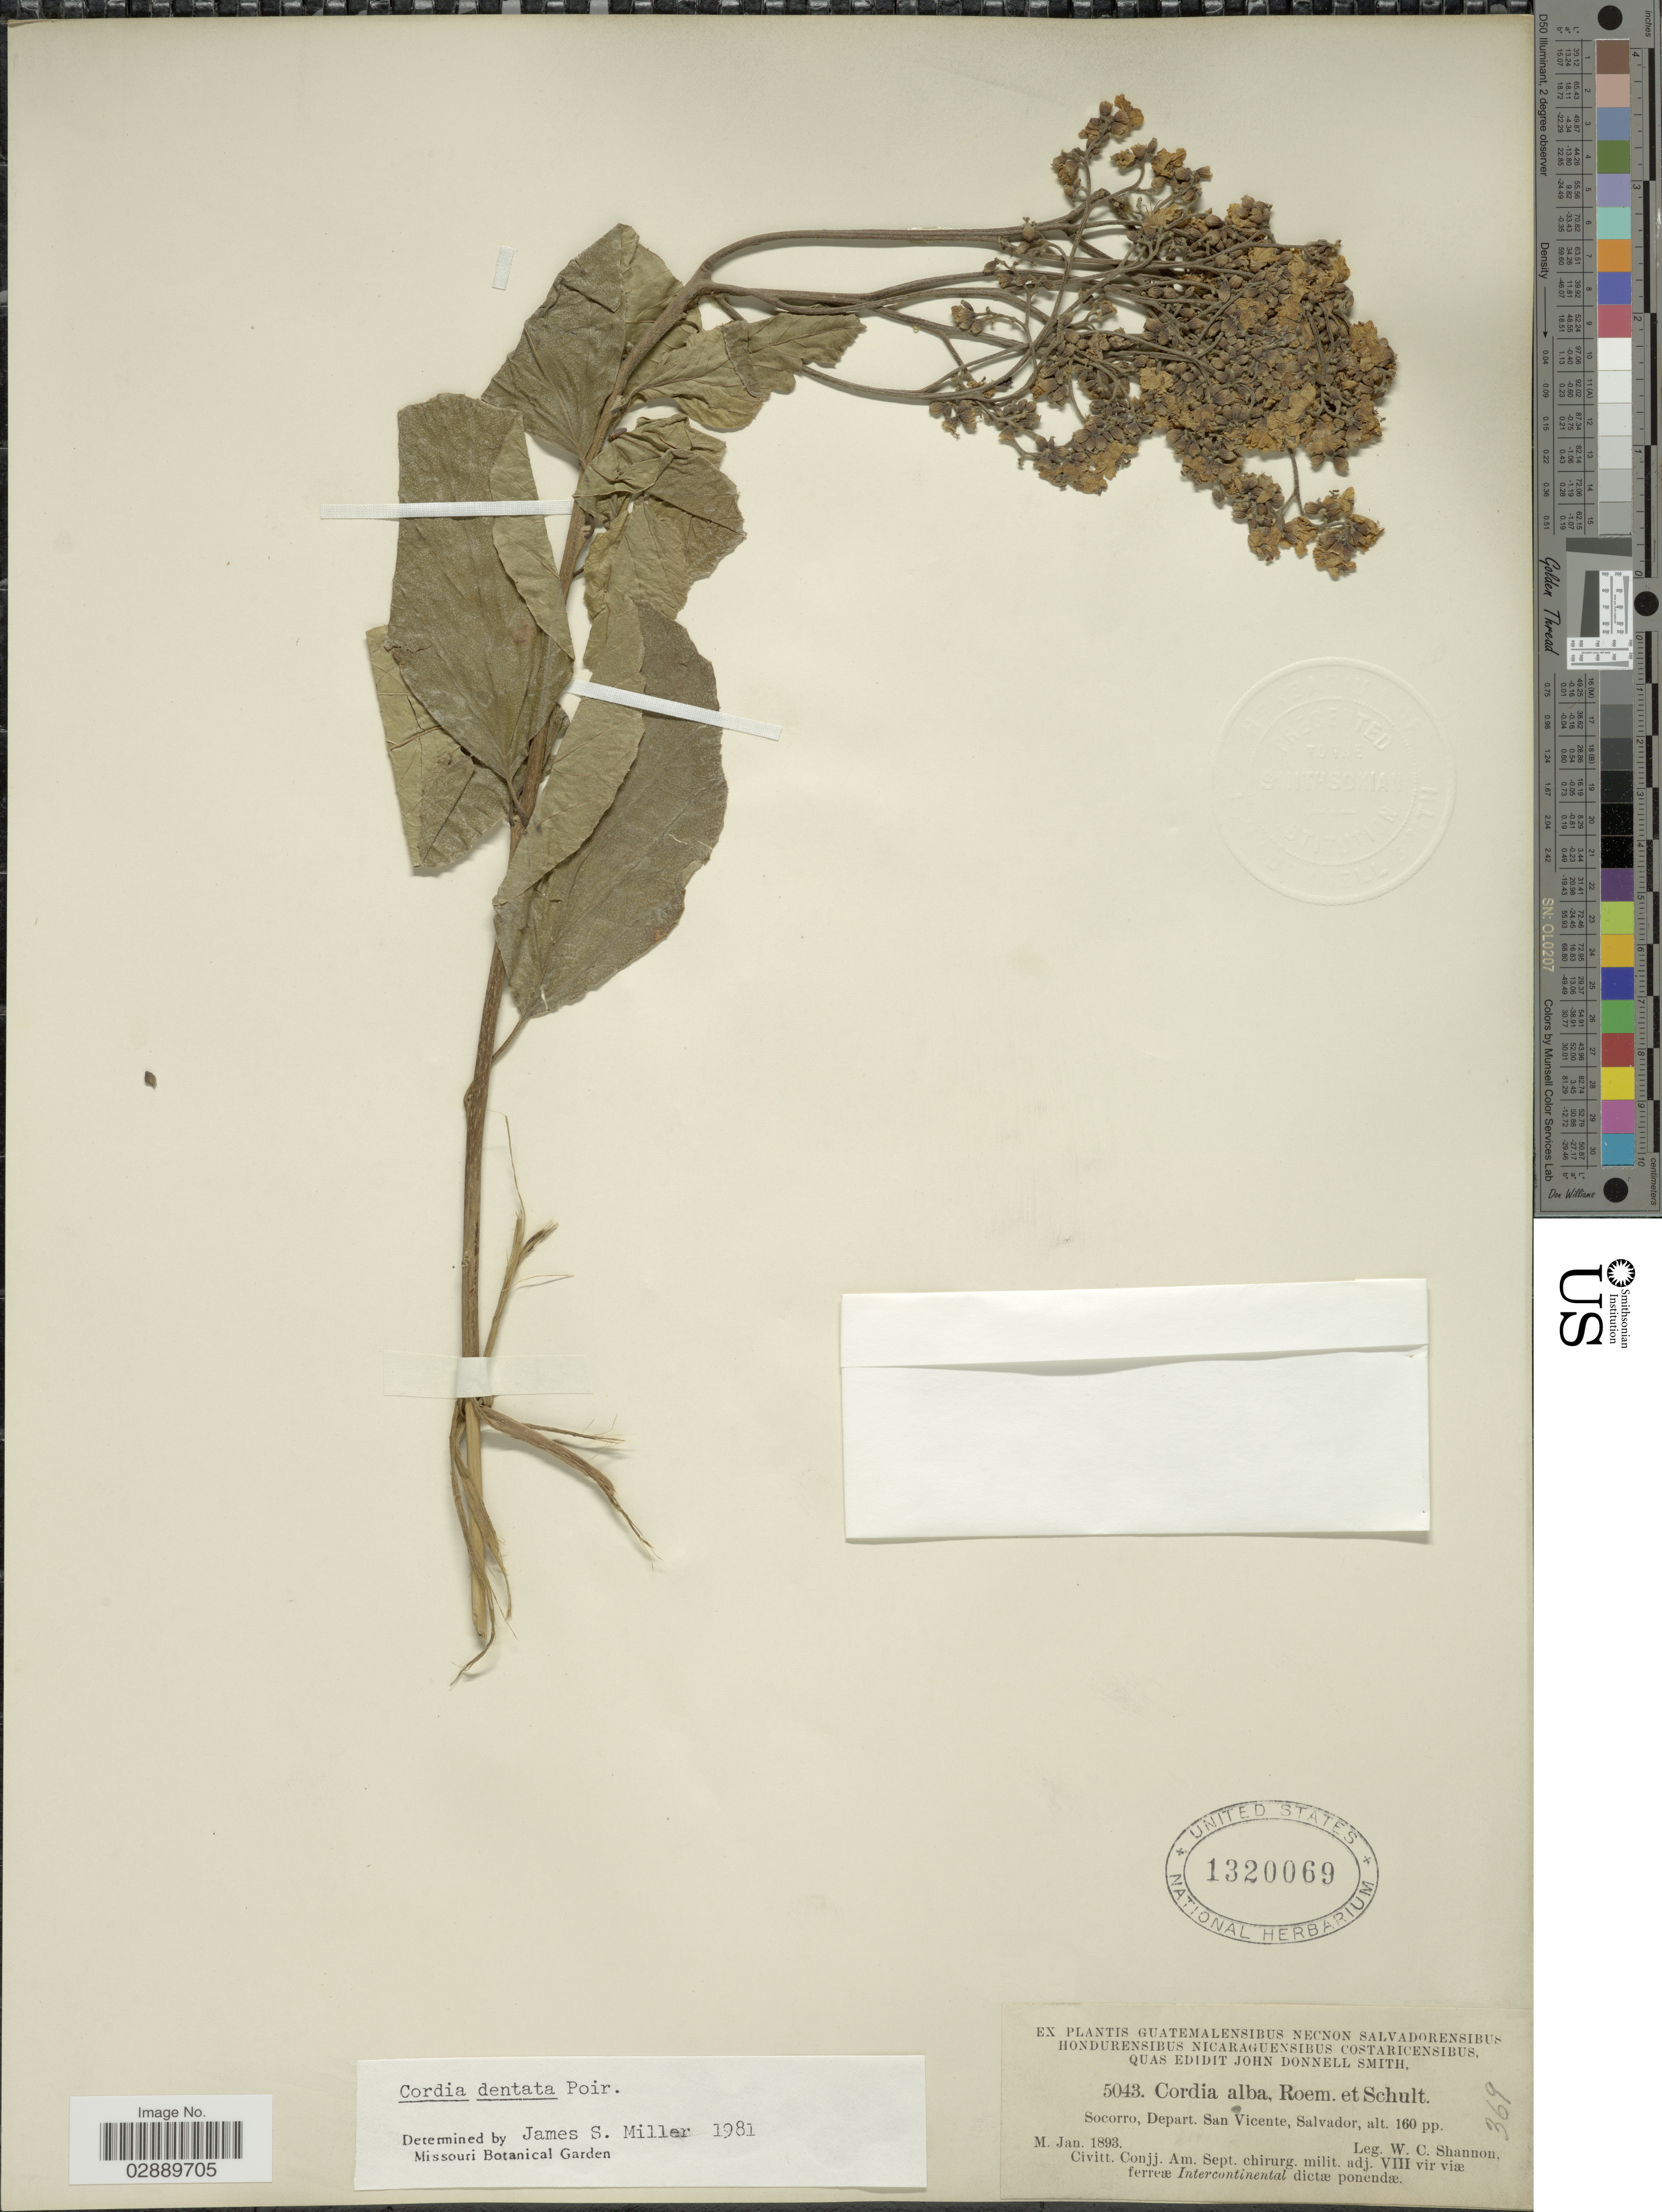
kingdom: Plantae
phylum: Tracheophyta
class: Magnoliopsida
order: Boraginales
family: Cordiaceae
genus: Cordia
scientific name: Cordia dentata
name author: Poir.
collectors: W. C. Shannon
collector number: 5043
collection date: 1893-01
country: El Salvador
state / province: San Vincente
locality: Socorro, Depart. San Vicente, Salvador.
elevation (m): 49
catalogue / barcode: US 1320069